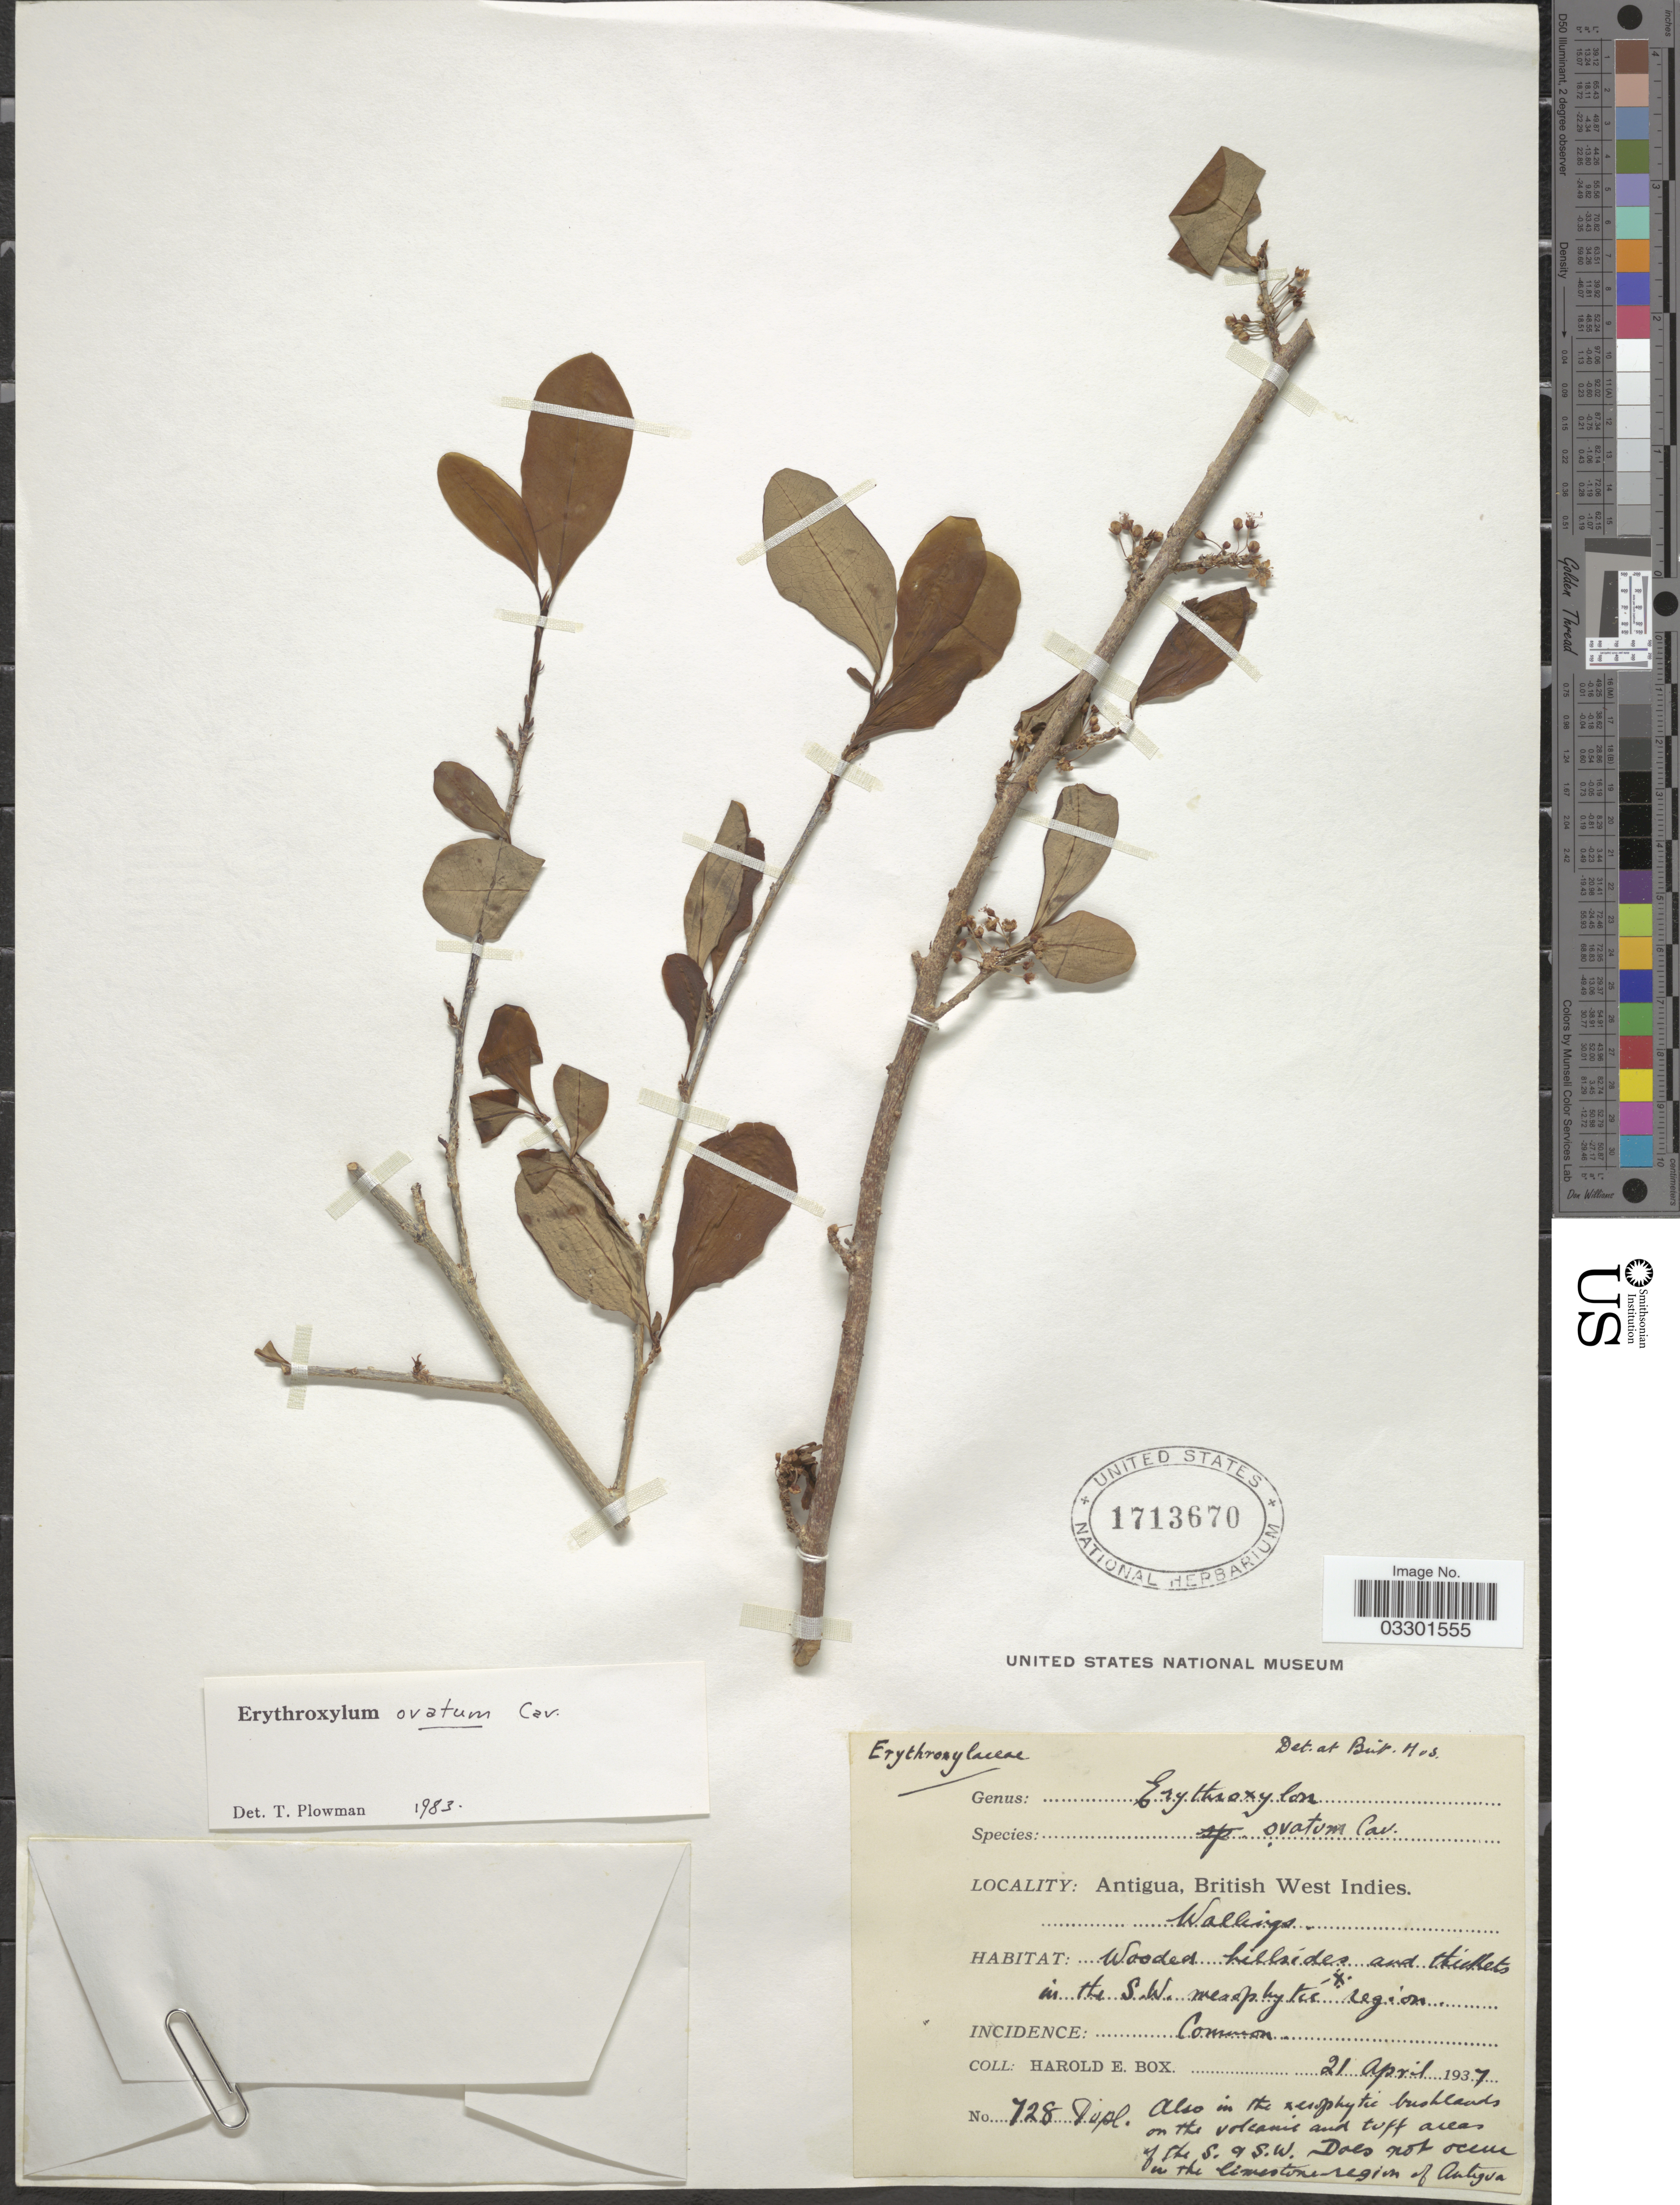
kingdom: Plantae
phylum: Tracheophyta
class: Magnoliopsida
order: Malpighiales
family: Erythroxylaceae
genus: Erythroxylum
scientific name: Erythroxylum havanense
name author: Jacq.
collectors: H. E. Box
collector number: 728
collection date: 1937-04-21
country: Antigua and Barbuda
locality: Antigua, British West Indies. Wallings. Wooded hillsides and thickets in the S.W. mesophytíc region.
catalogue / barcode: US 1713670